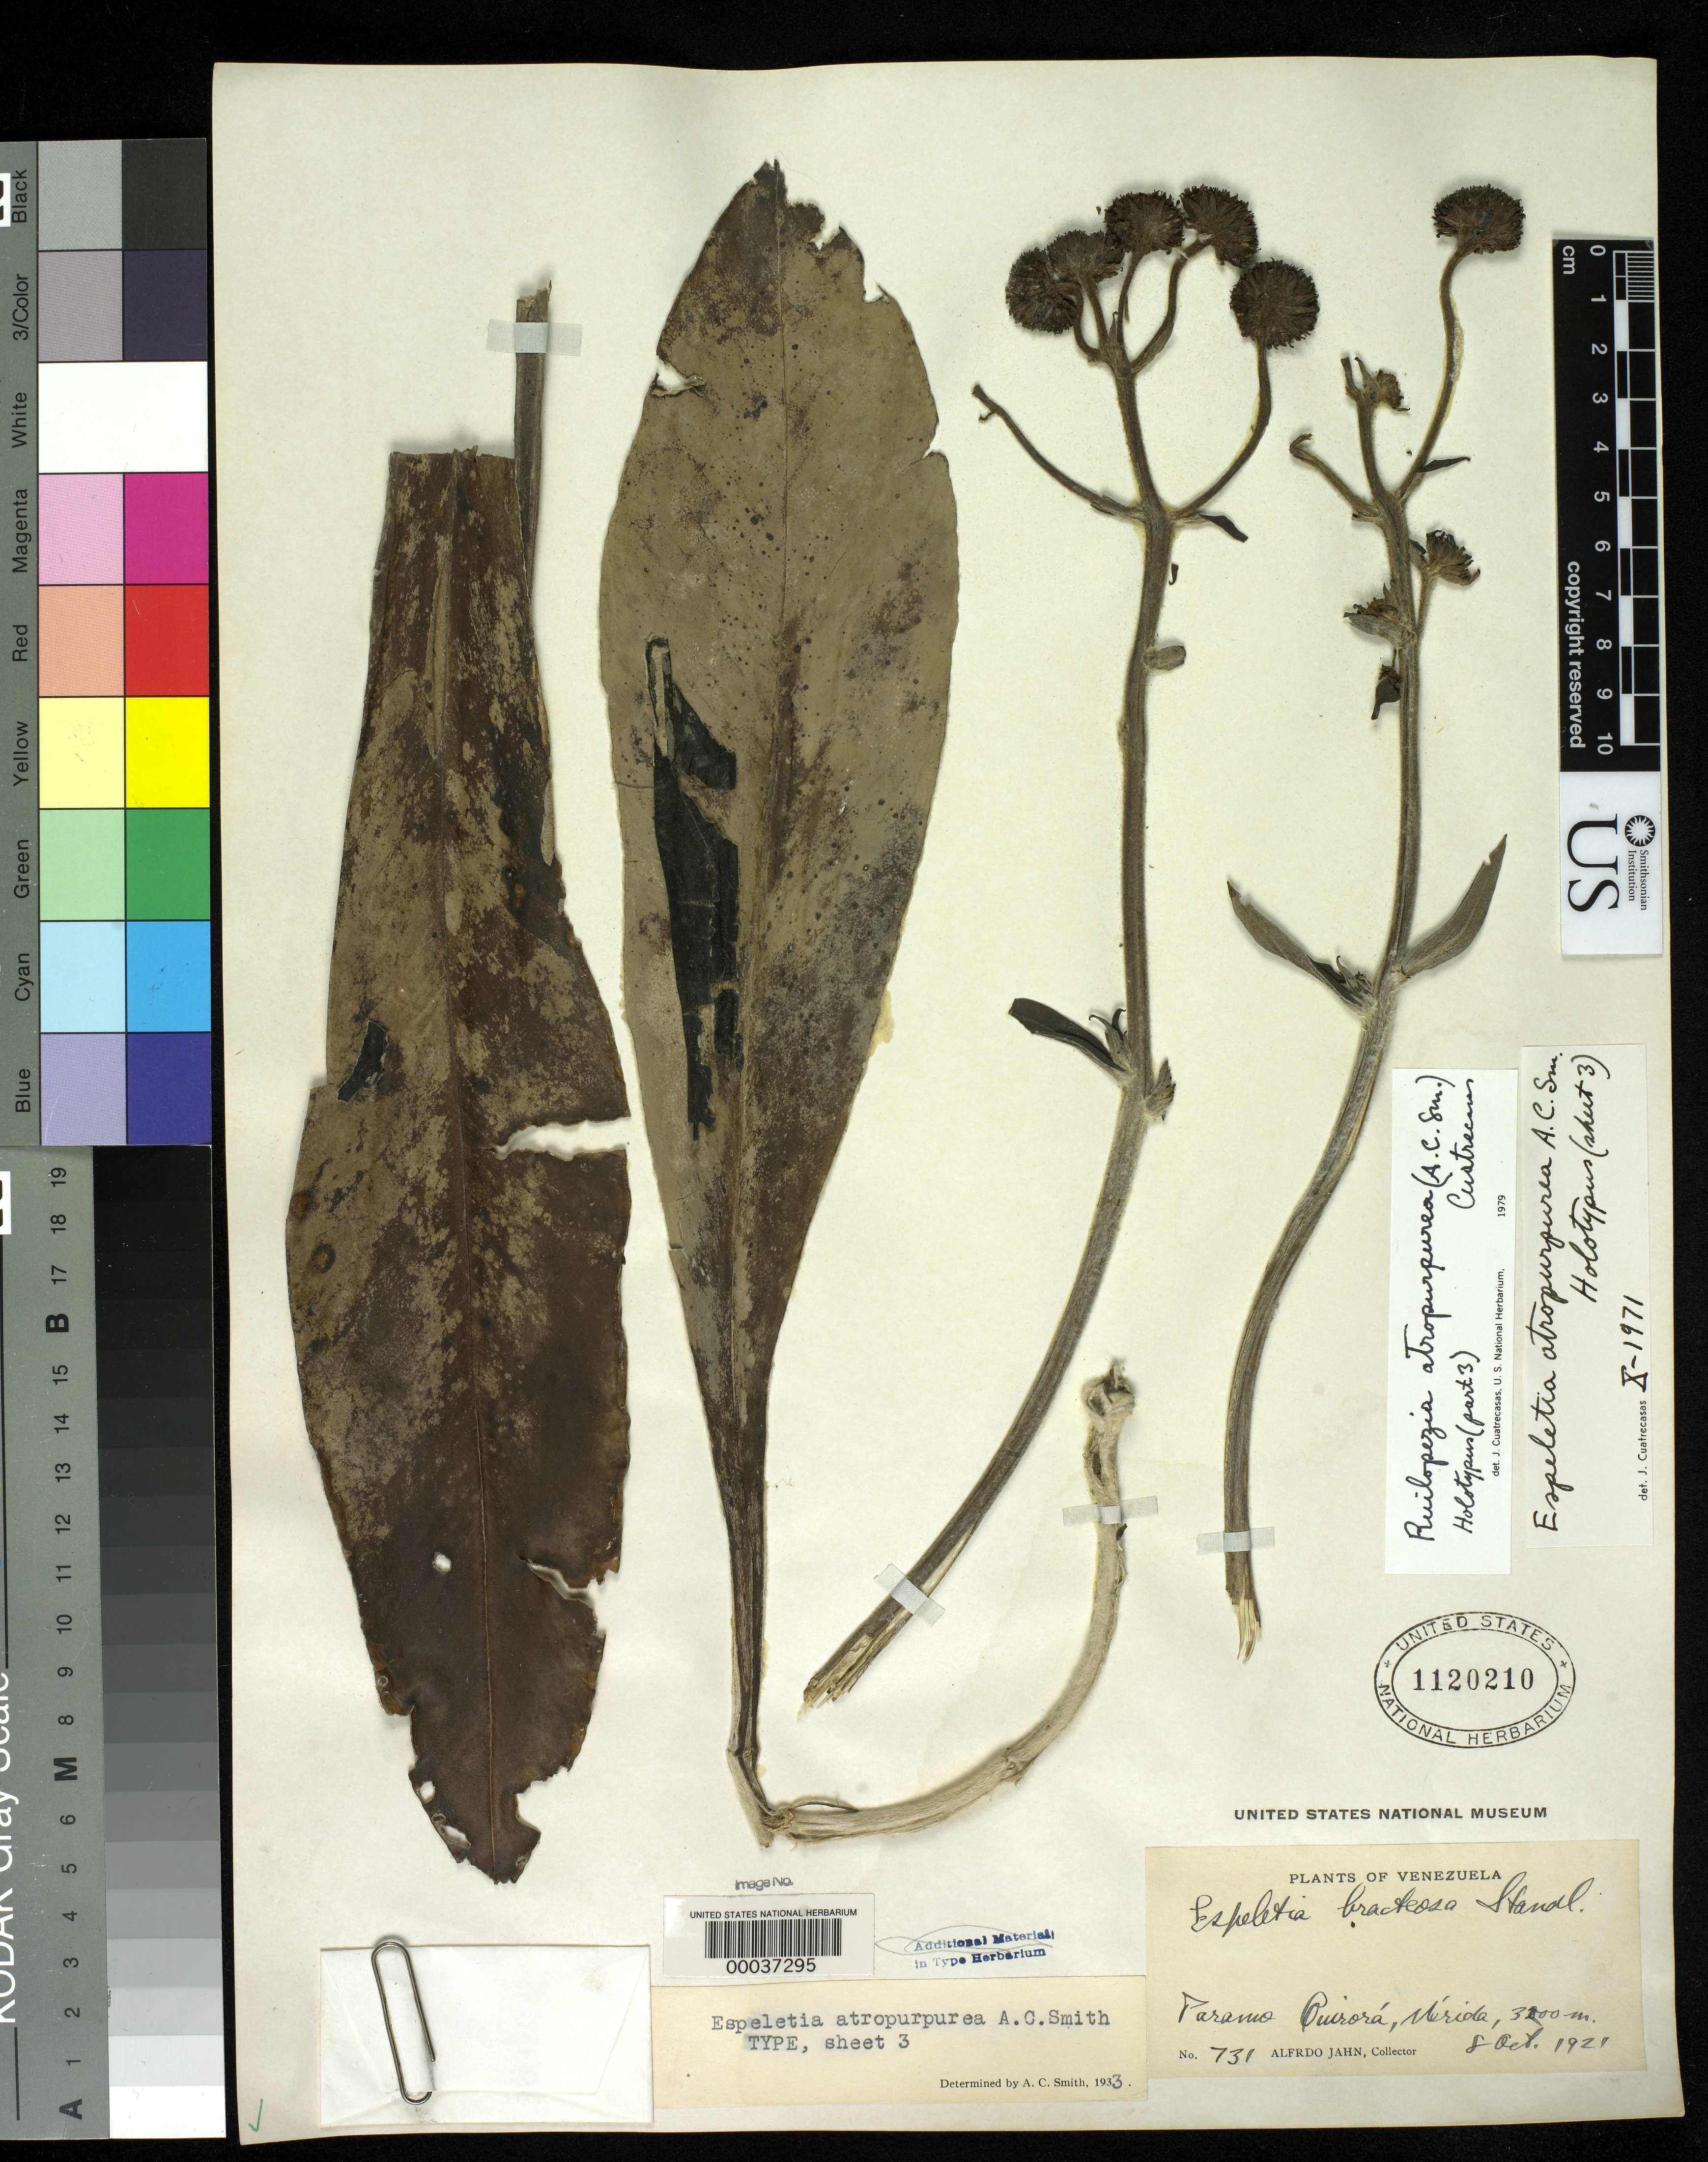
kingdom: Plantae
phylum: Tracheophyta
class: Magnoliopsida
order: Asterales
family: Asteraceae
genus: Espeletia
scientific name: Espeletia atropurpurea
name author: A.C. Sm.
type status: Holotype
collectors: A. Jahn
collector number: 731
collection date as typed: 08 Oct 1921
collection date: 1921-10-08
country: Venezuela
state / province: Mérida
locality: Páramo de Quirora.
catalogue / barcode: US 1120210